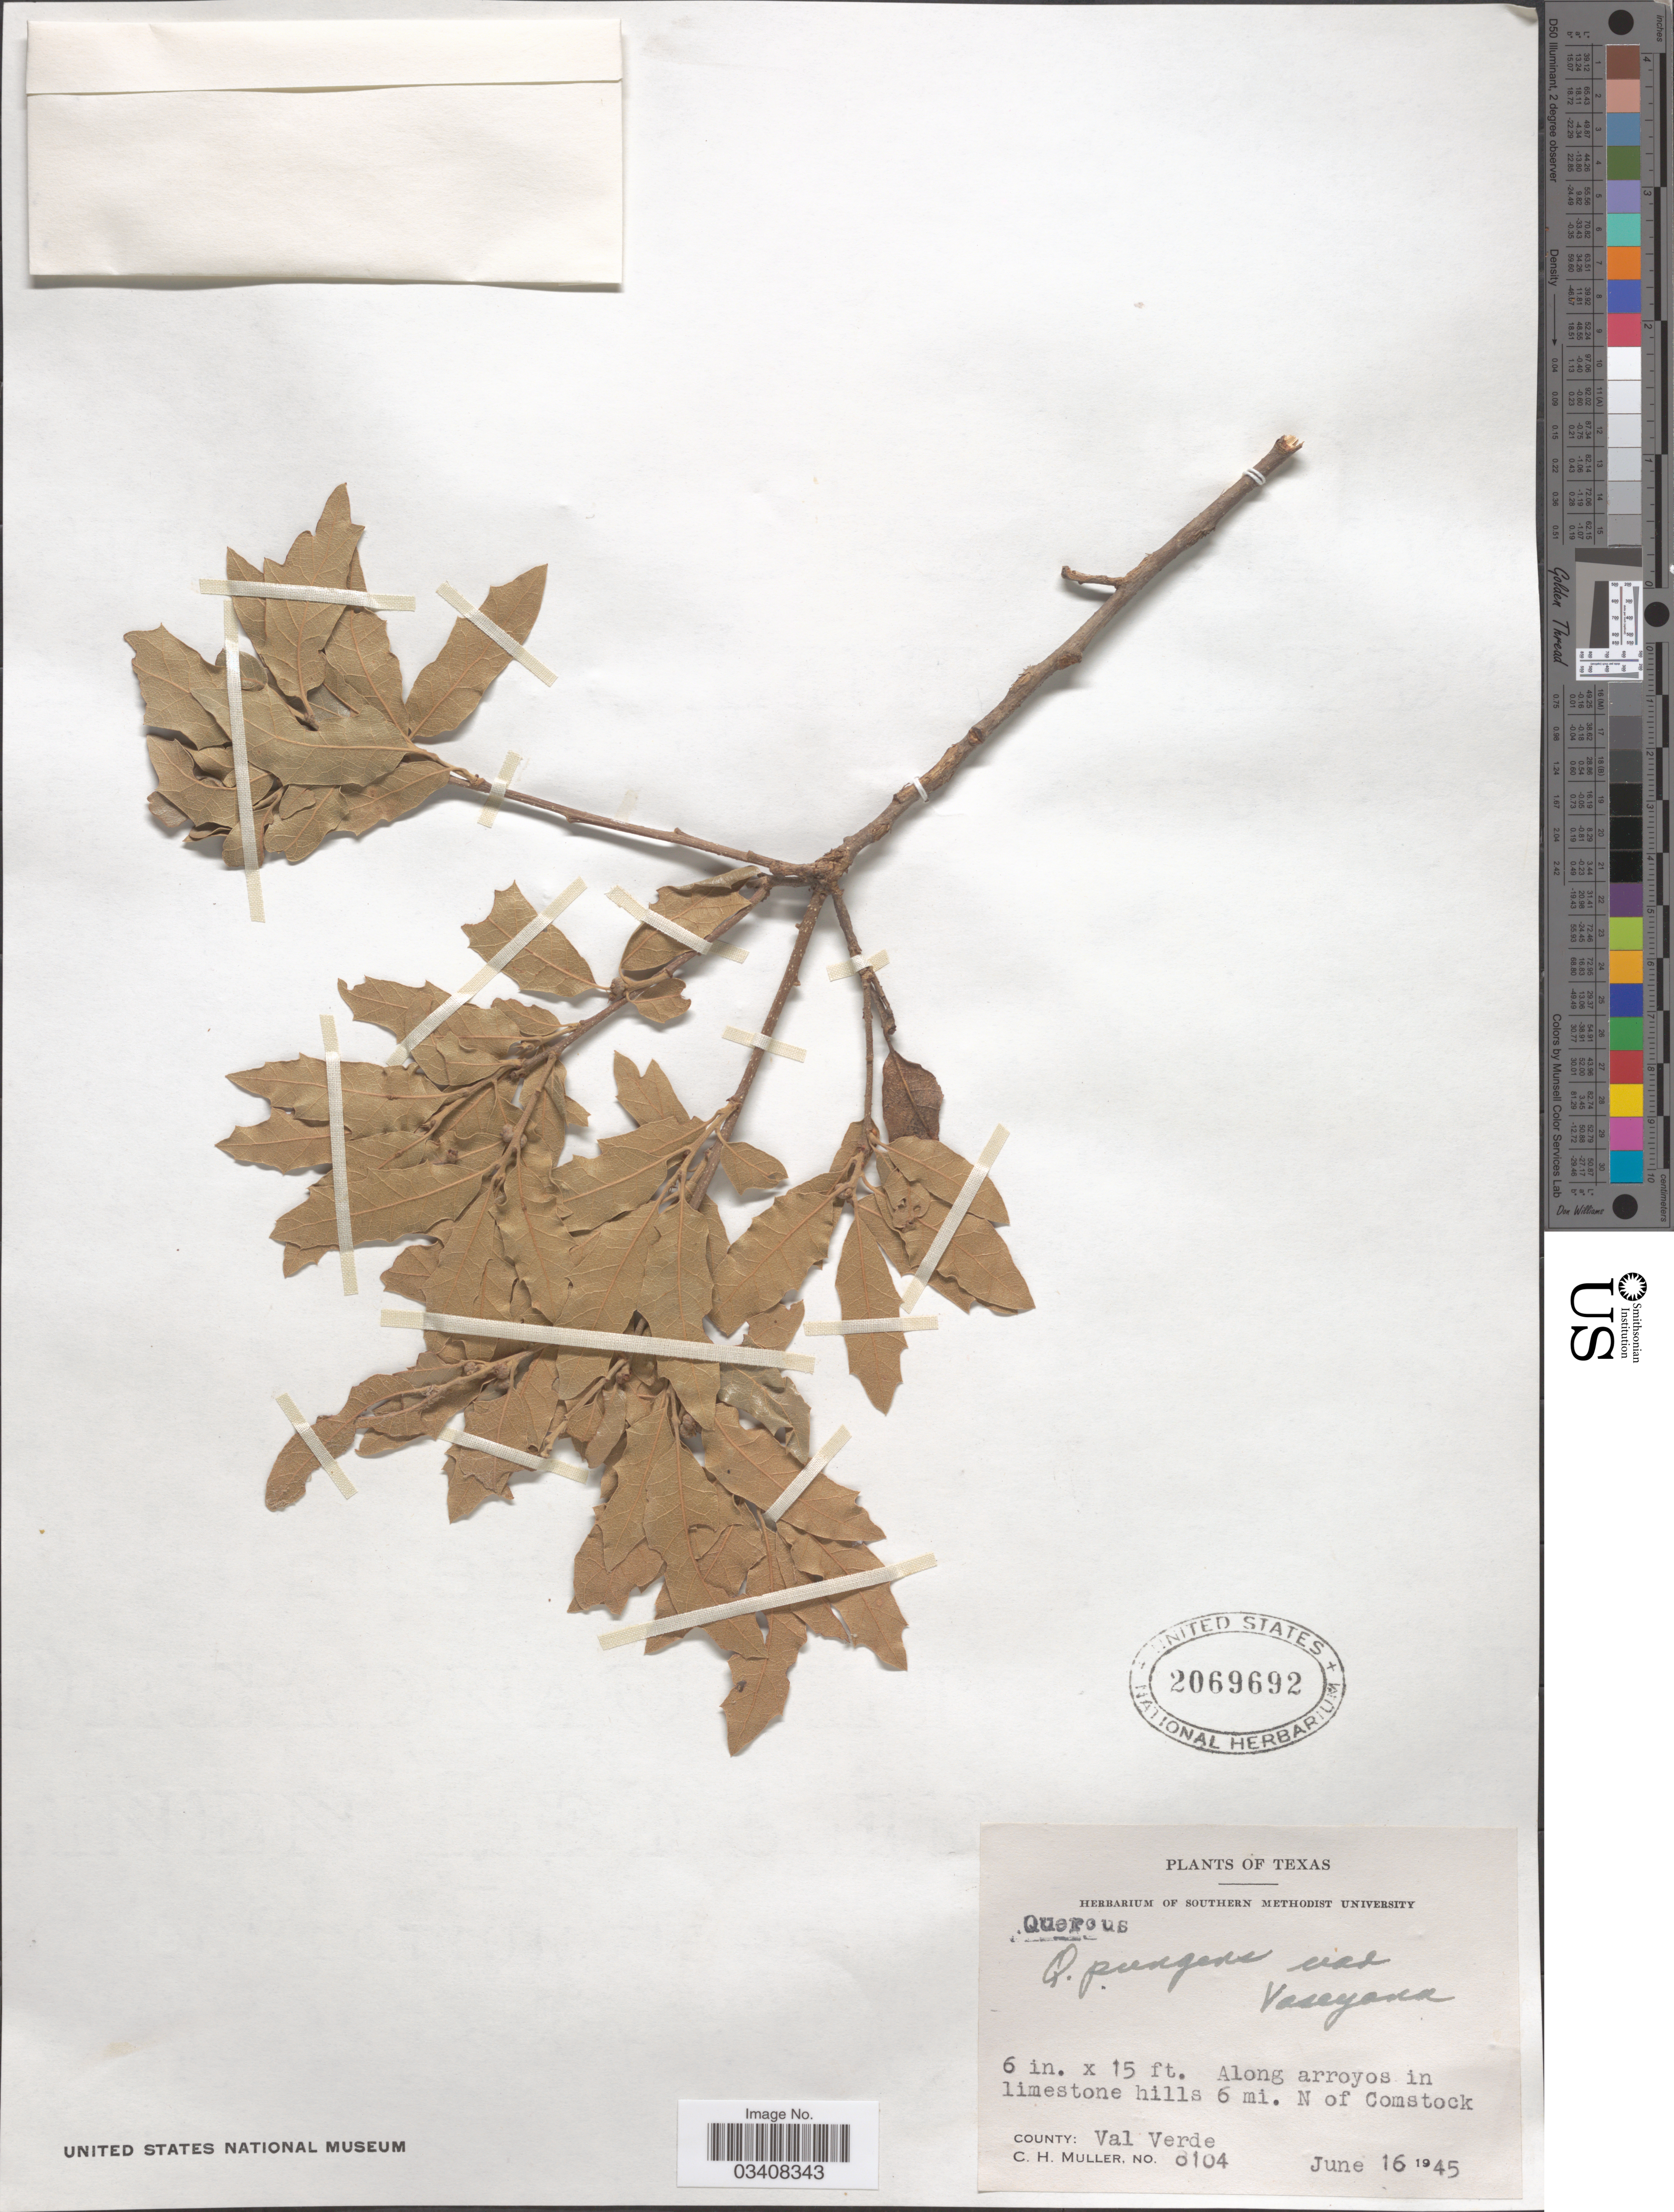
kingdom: Plantae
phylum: Tracheophyta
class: Magnoliopsida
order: Fagales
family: Fagaceae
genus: Quercus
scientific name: Quercus pungens var. vaseyana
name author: Liebm.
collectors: C. H. Mueller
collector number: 8104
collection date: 1945-06-16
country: United States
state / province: Texas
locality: Along arroyos in limestone hills 6 mi. N of Comstock. County: Val Verde.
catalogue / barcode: US 2069692